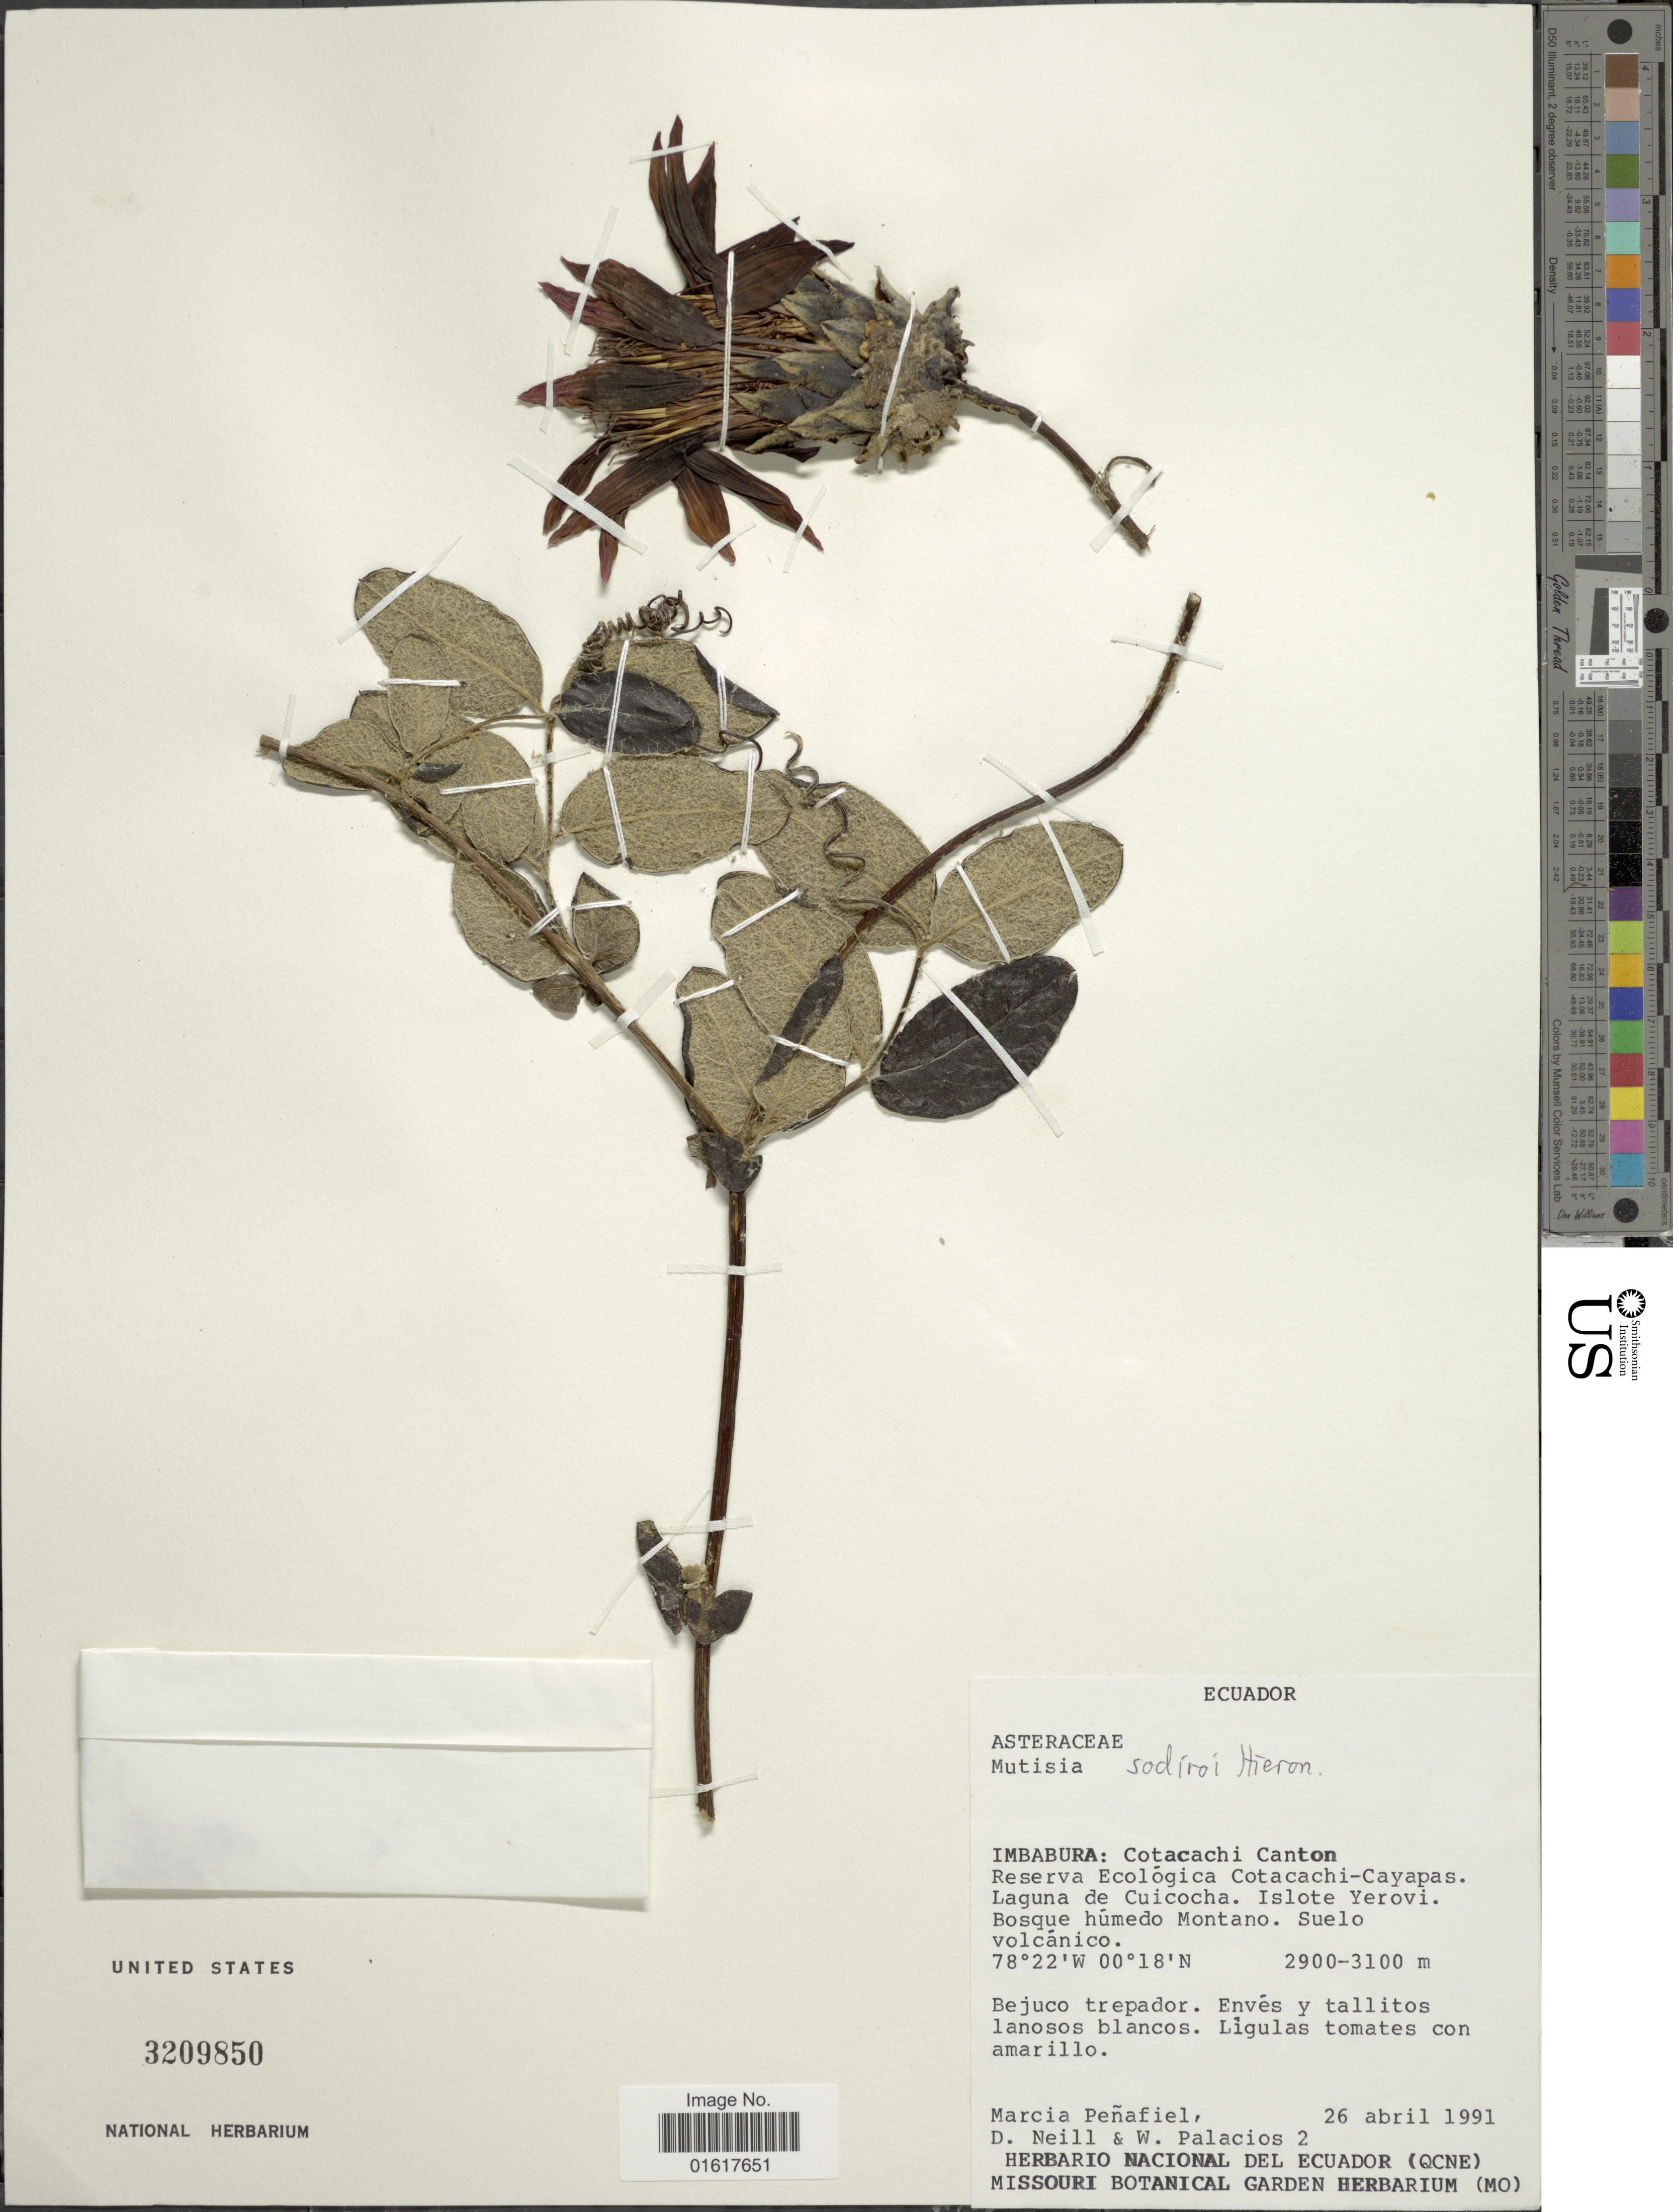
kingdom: Plantae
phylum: Tracheophyta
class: Magnoliopsida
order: Asterales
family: Asteraceae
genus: Mutisia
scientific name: Mutisia sodiroi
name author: Hieron.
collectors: M. Penafiel, D. Neill & W. Palacios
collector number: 2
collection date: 1991-04-26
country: Ecuador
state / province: Imbabura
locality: Cotacachi Canton. Reserva Ecológica Cotacachi-Cayapas. Laguna de Cuicocha. Islote Yerovi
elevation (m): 2900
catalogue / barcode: US 3109850